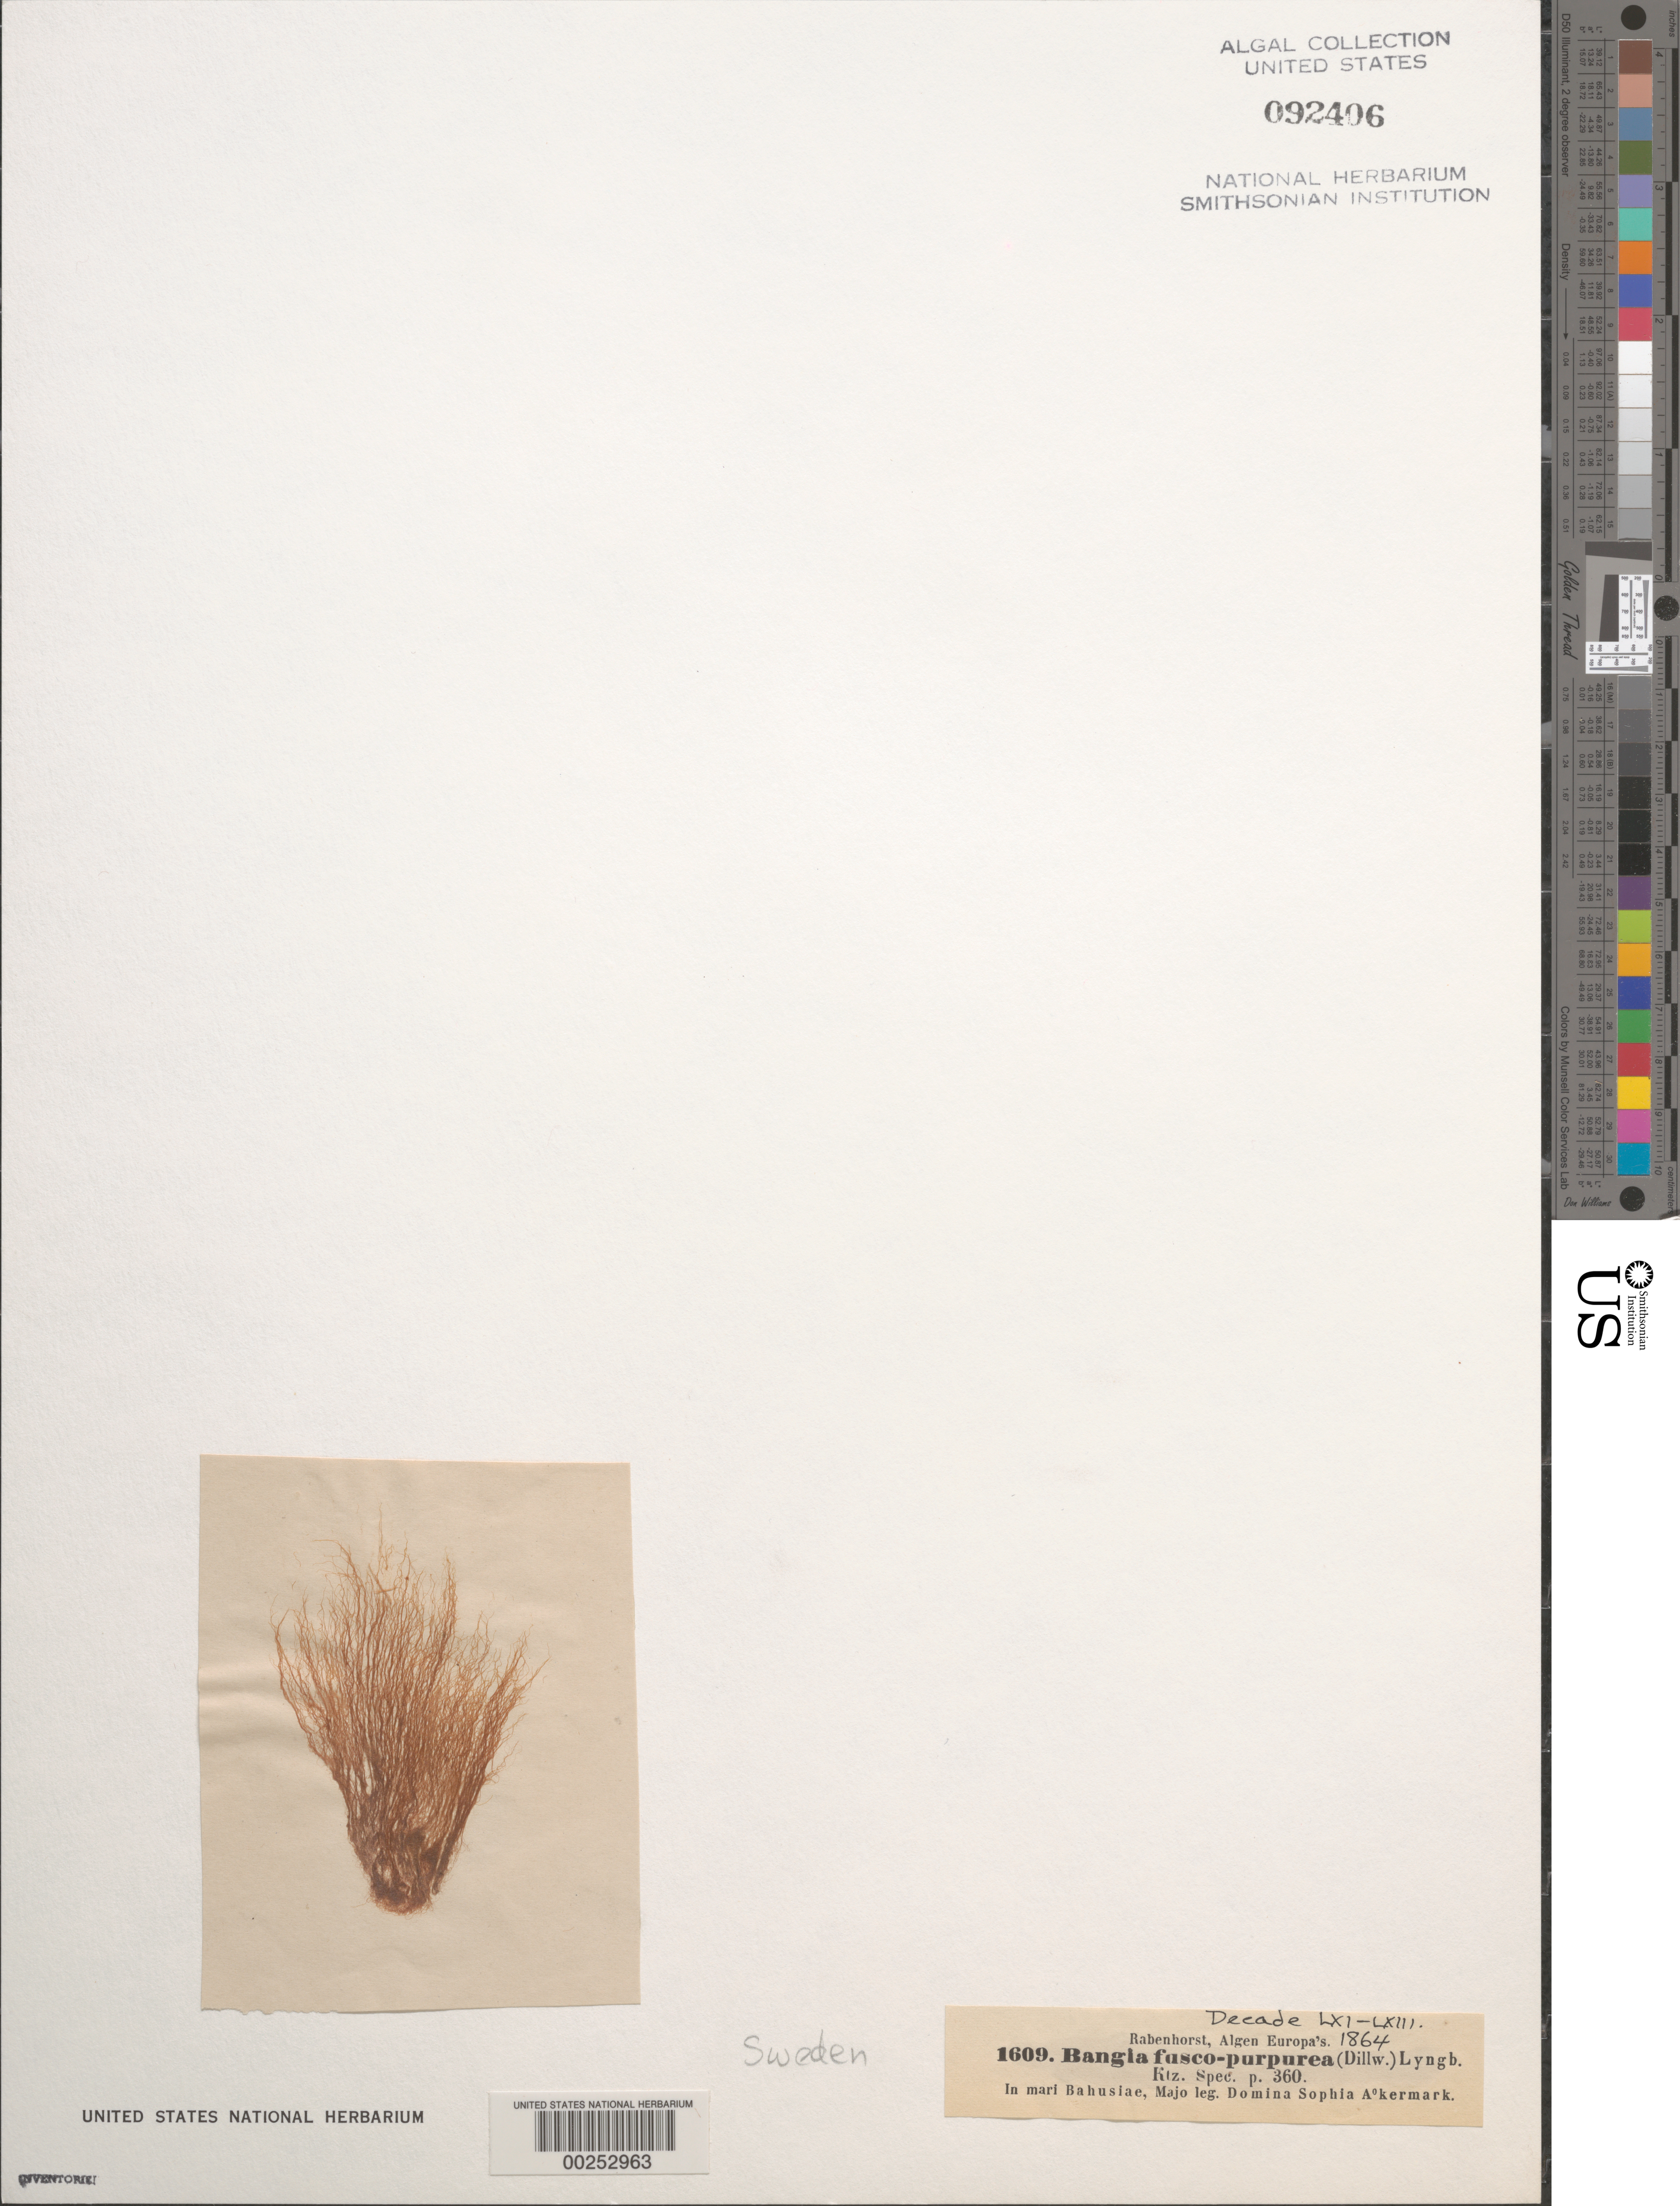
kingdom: Plantae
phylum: Rhodophyta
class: Bangiophyceae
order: Bangiales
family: Bangiaceae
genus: Bangia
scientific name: Bangia fuscopurpurea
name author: (Dillwyn) Lyngb.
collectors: S. Akermark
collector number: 1609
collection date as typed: May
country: Sweden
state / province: Västra Götaland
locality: Bohus Bay (Mari Bahusiae)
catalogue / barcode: US 92406